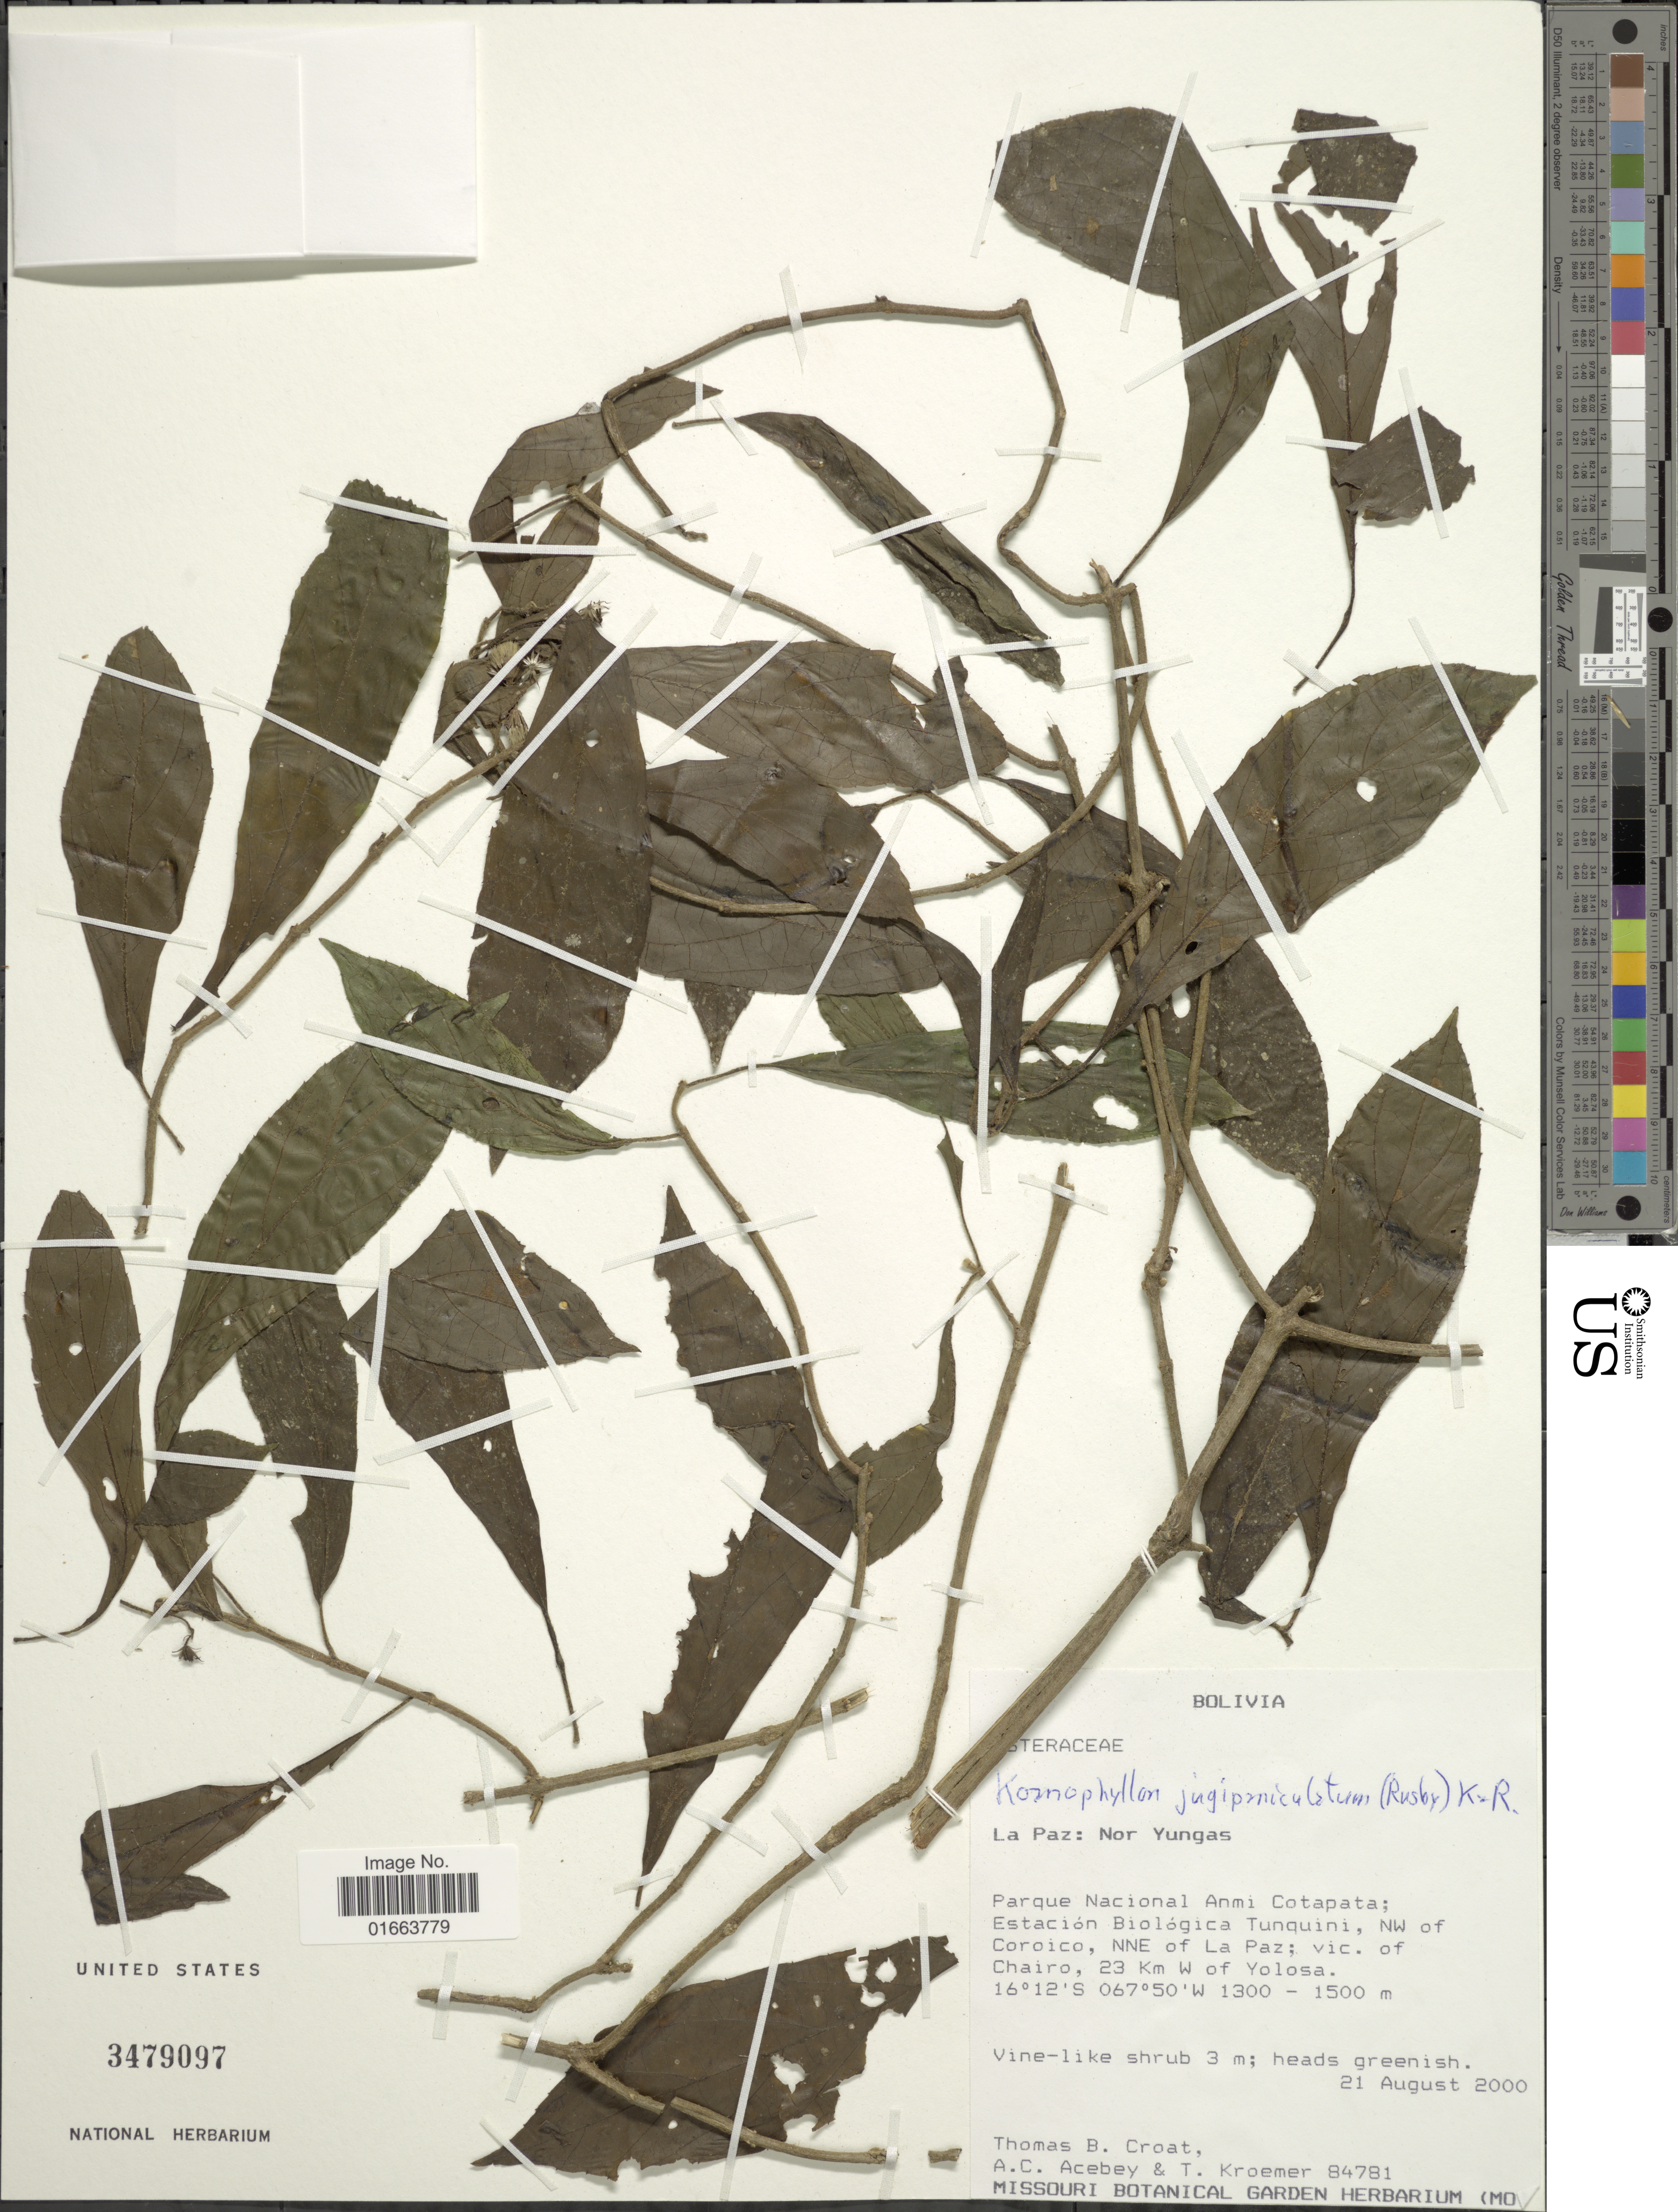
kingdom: Plantae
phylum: Tracheophyta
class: Magnoliopsida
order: Asterales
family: Asteraceae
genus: Koanophyllon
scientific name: Koanophyllon jugipaniculatum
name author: (Rusby) R.M. King & H. Rob.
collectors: T. B. Croat, A. Acebey & T. Kroemer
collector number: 84781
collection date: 2000-08-21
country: Bolivia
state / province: La Paz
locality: Nor Yungas. Parque Nacional Anmi Cotapata; Estación Biológica Tunquini, NW of Coroico, NNE of La Paz; vic. of Chairo, 23 km W of Yolosa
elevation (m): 1300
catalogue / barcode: US 3479097